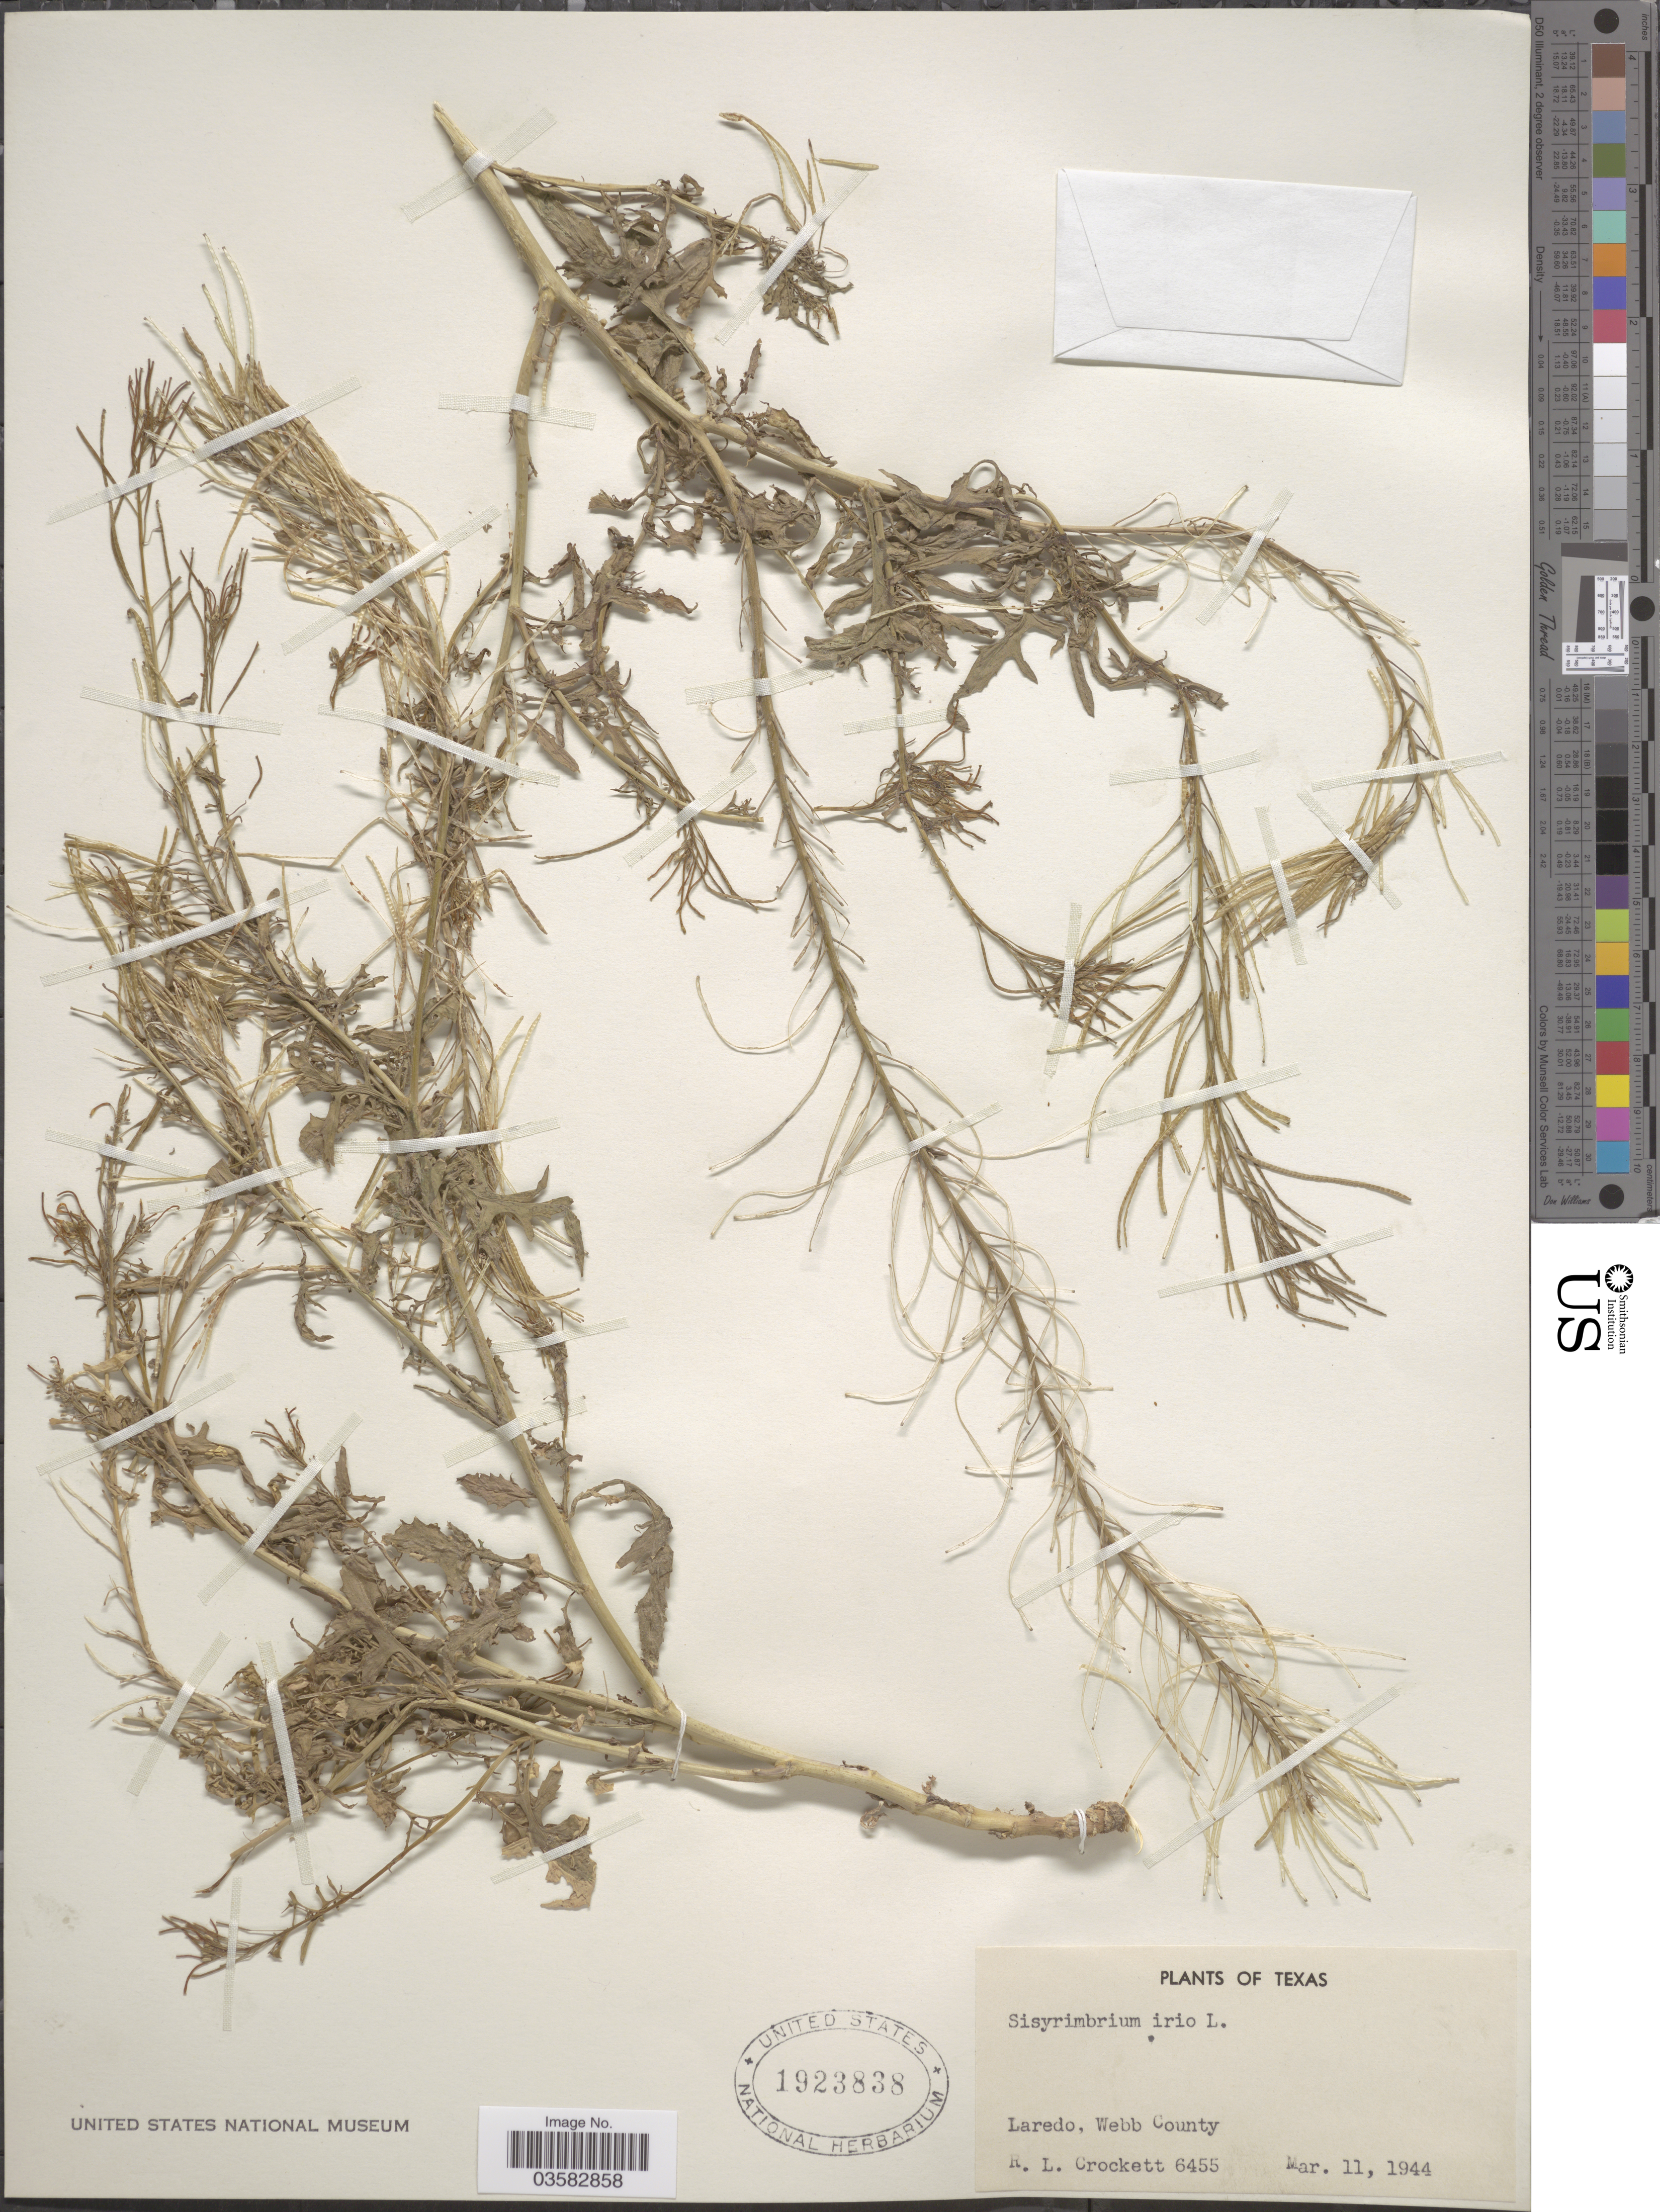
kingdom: Plantae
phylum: Tracheophyta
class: Magnoliopsida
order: Brassicales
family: Brassicaceae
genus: Sisymbrium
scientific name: Sisymbrium irio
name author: L.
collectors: R. Crockett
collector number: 6455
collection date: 1944-03-11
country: United States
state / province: Texas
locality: Laredo, Webb County.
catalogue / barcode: US 1923838